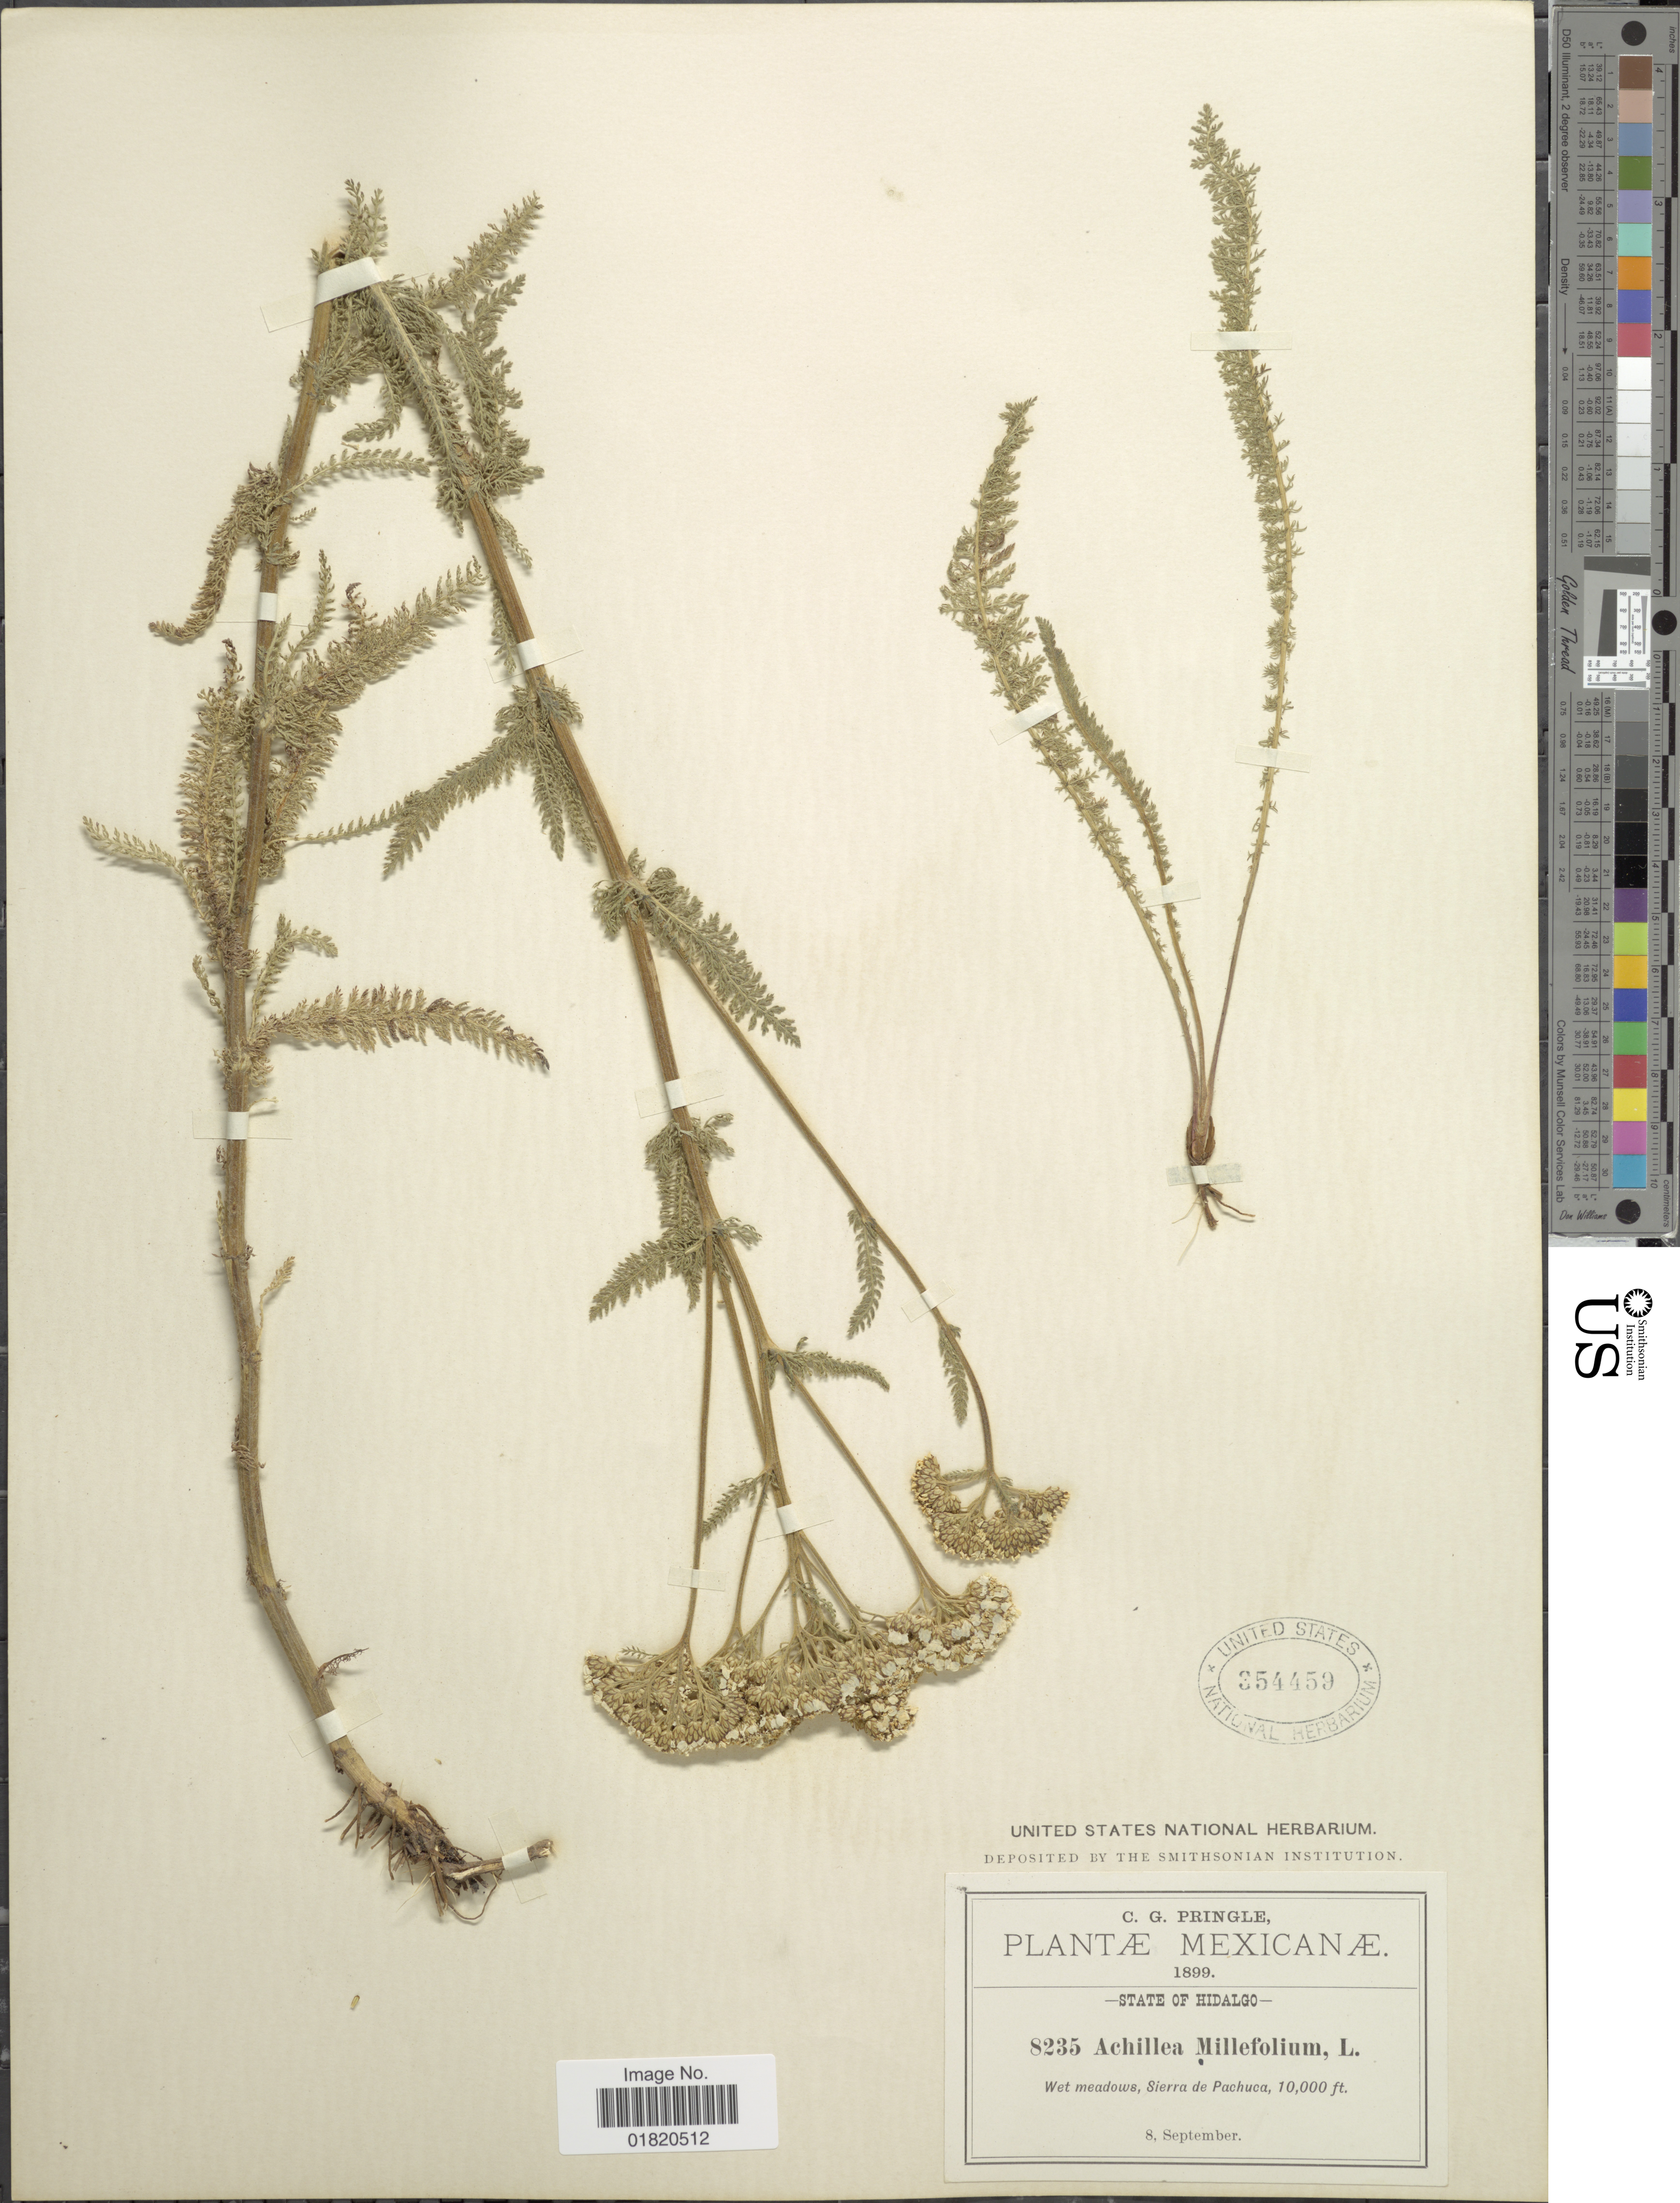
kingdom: Plantae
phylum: Tracheophyta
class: Magnoliopsida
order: Asterales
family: Asteraceae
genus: Achillea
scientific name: Achillea lanulosa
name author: Nutt.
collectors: C. G. Pringle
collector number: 8235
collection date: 1899-09-08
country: Mexico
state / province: Hidalgo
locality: Sierra de Pachuca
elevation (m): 3048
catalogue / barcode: US 354459